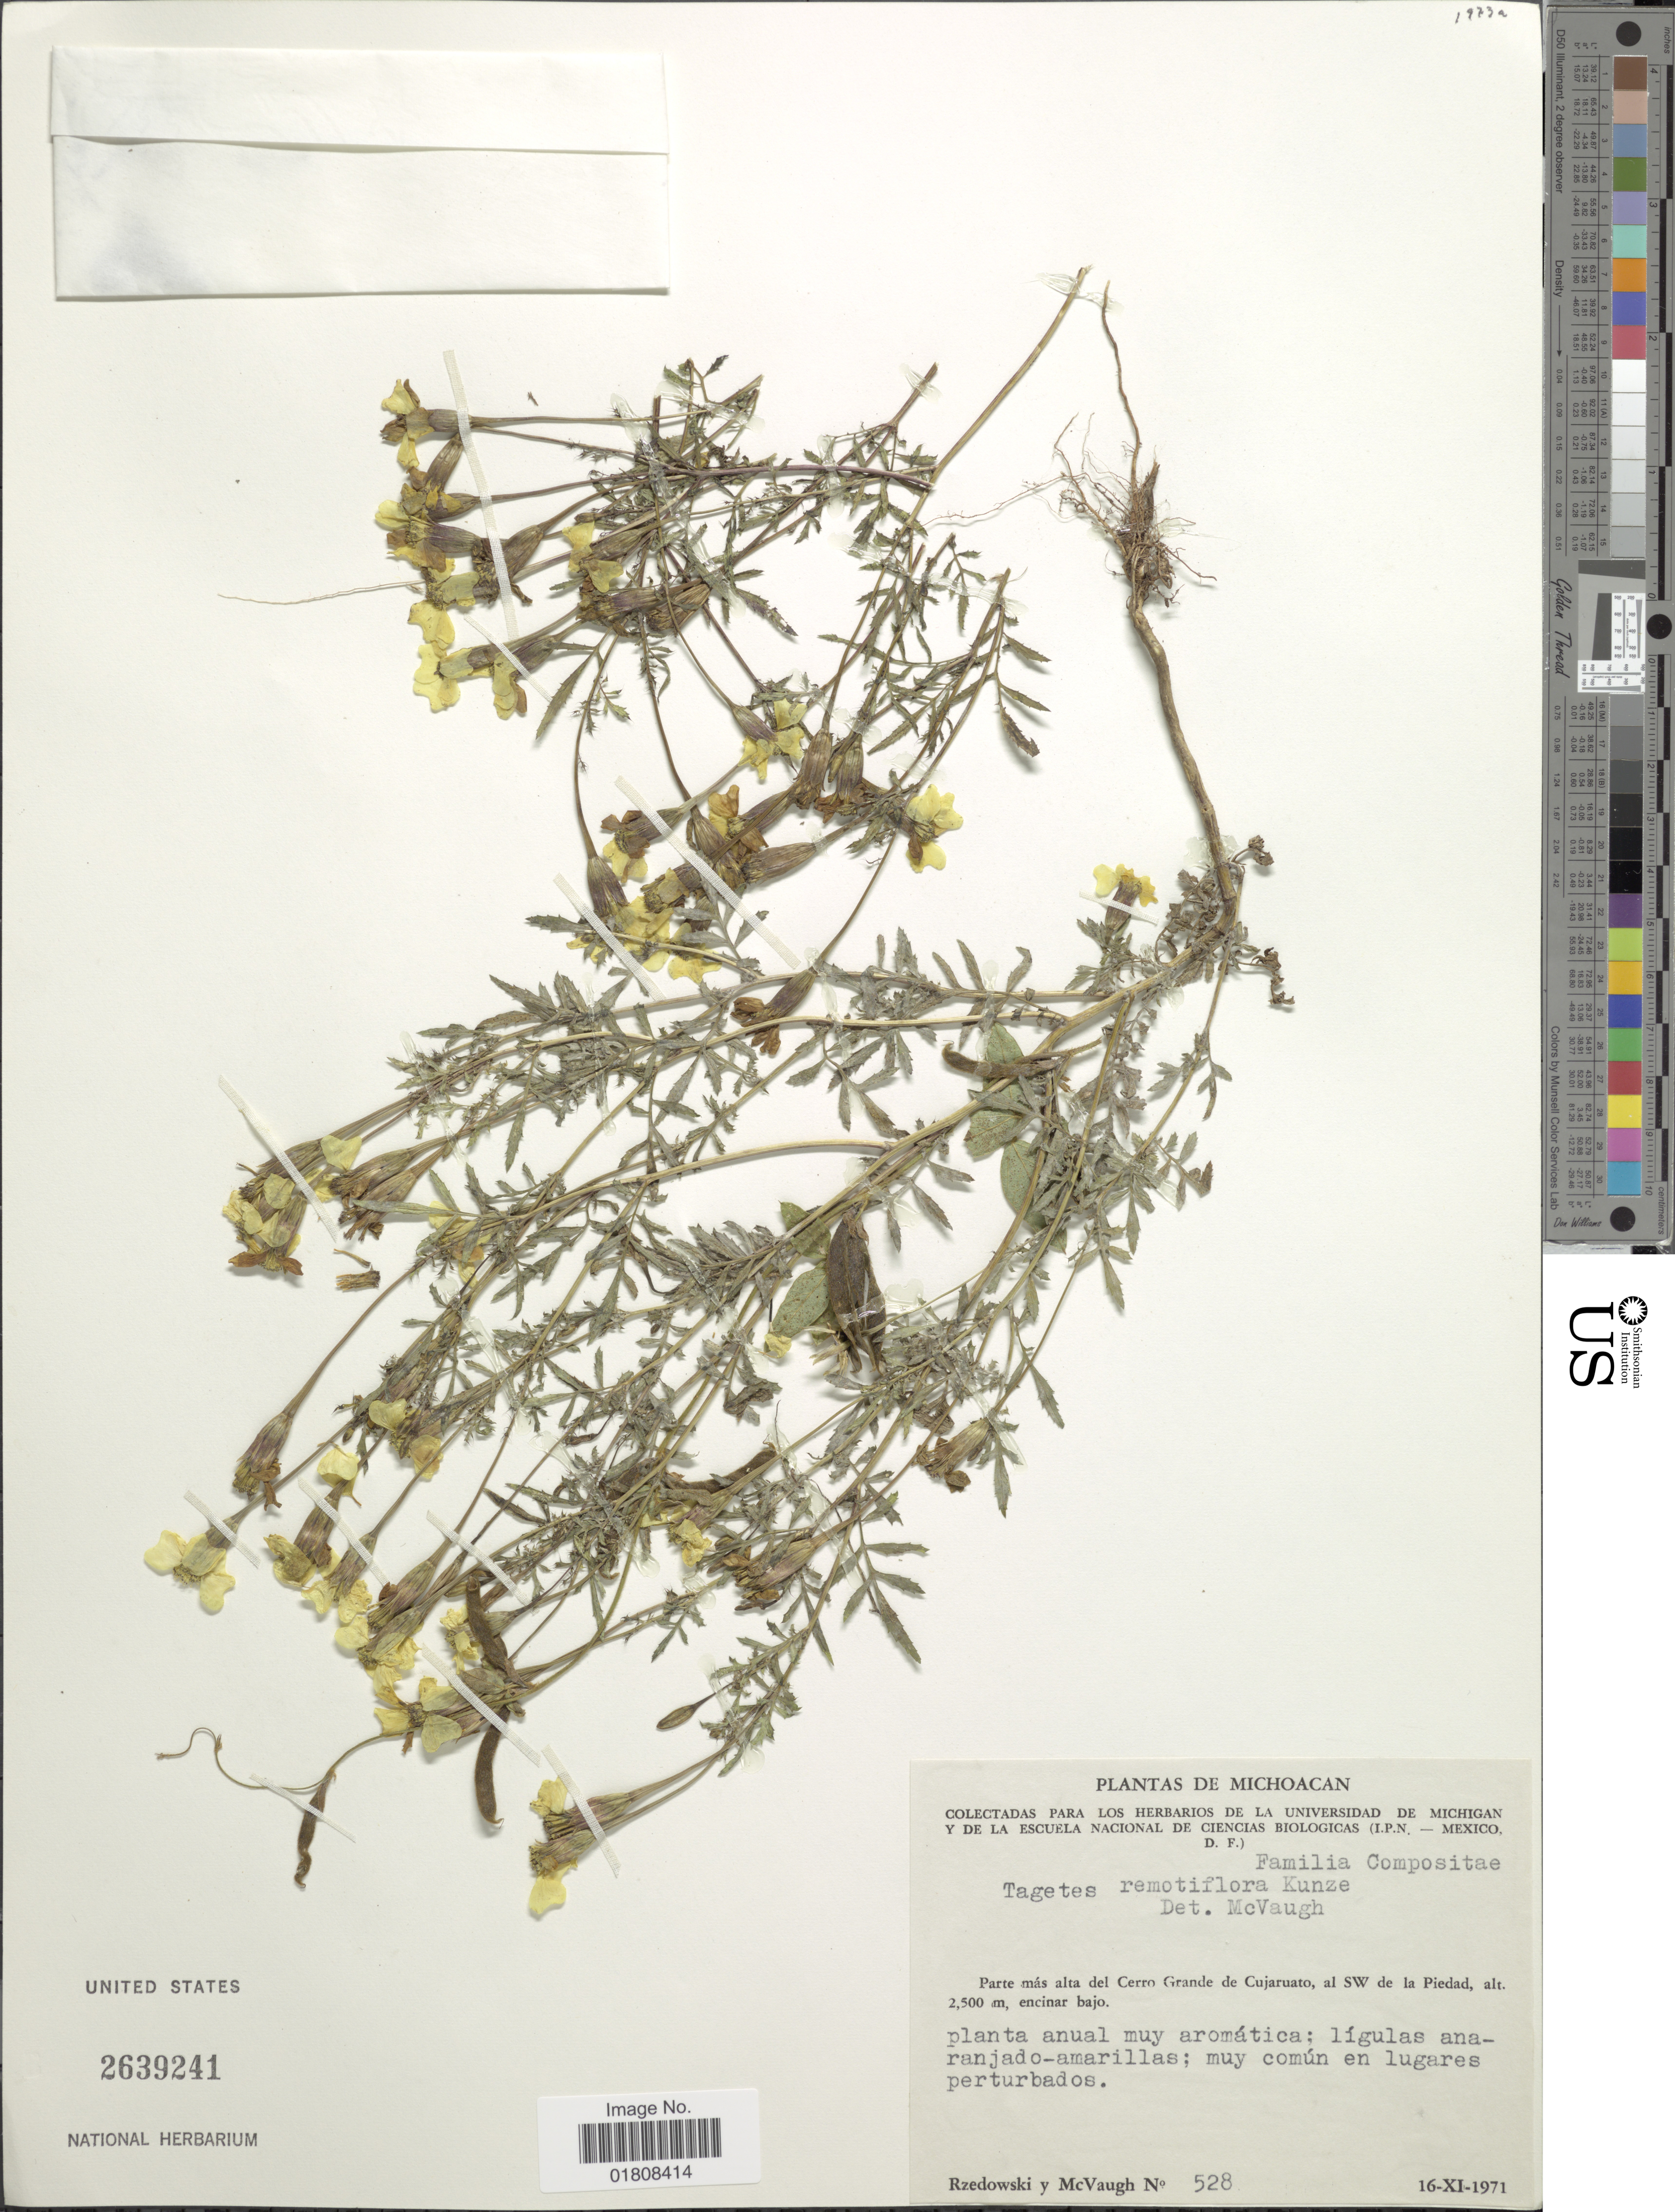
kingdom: Plantae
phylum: Tracheophyta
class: Magnoliopsida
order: Asterales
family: Asteraceae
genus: Tagetes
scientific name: Tagetes remotiflora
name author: Kunze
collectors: Rzedowski, -- & McVaugh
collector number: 528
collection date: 1971-11-16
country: Mexico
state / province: Michoacán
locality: Parte mas alta del Cerro Grande de Cujaruato, al SW de la Piedad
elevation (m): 2500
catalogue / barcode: US 2639241